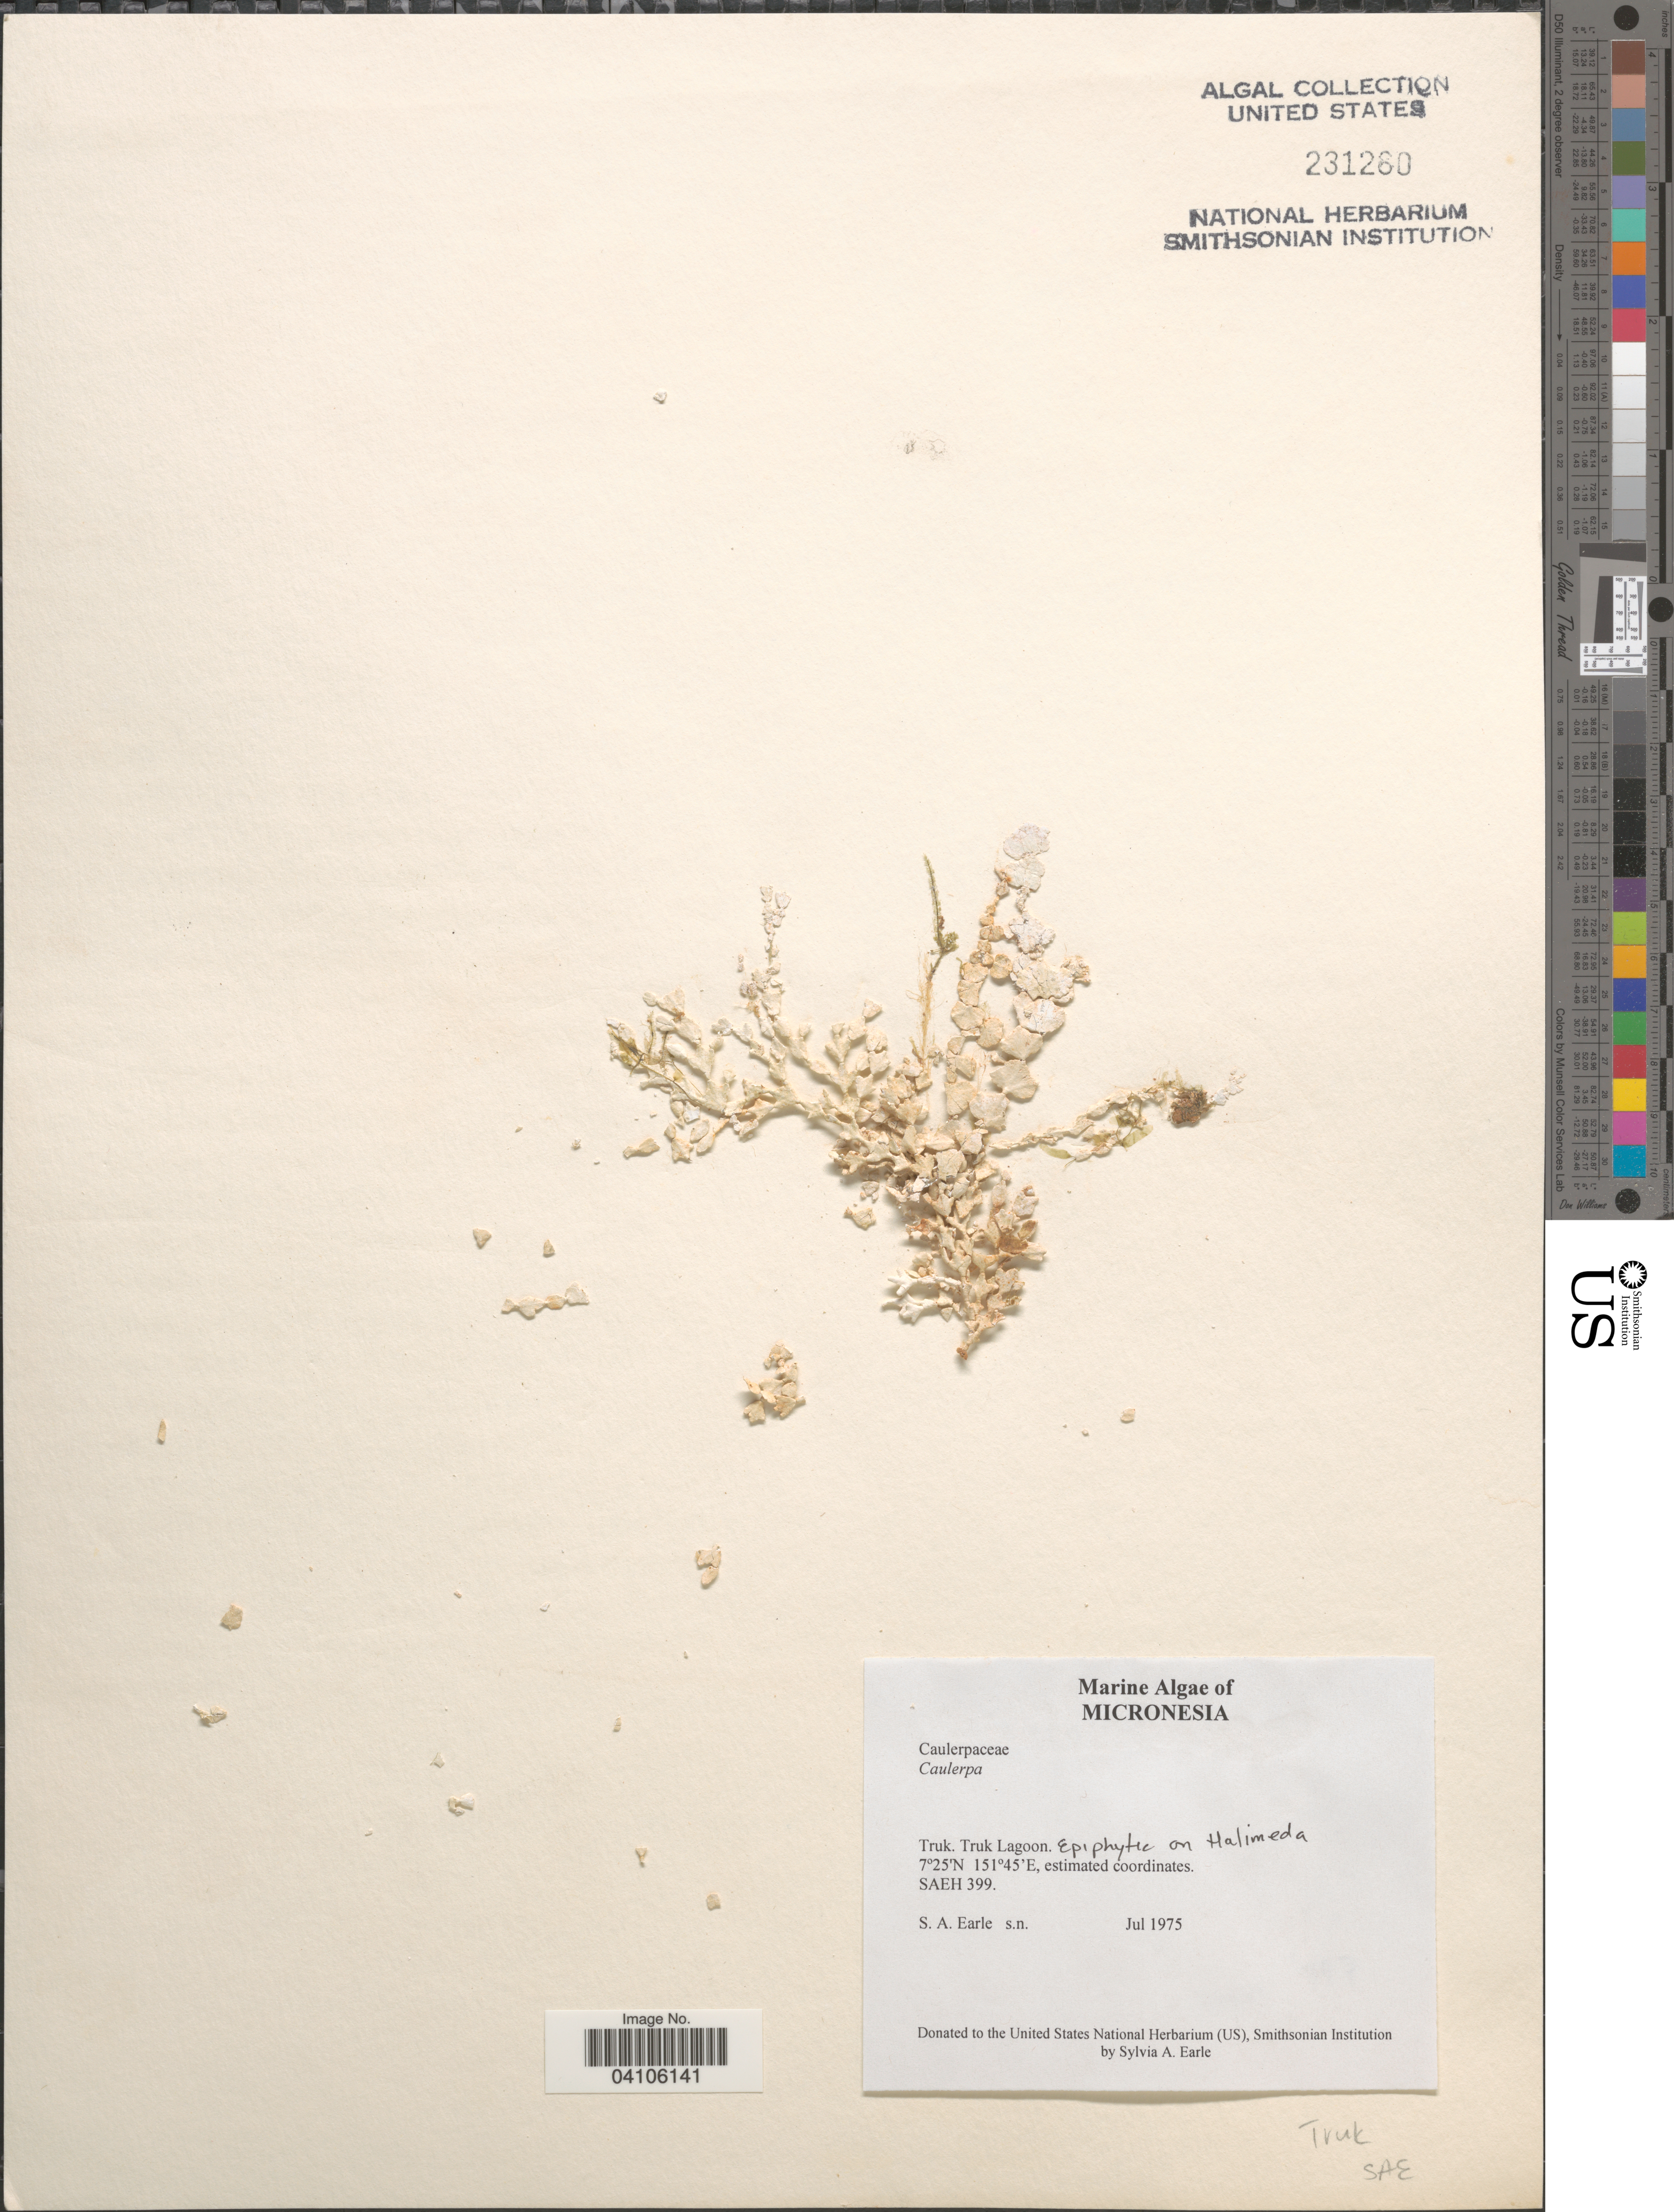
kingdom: Plantae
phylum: Chlorophyta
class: Ulvophyceae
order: Bryopsidales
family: Caulerpaceae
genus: Caulerpa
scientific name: Caulerpa sp.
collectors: S. A. Earle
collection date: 1975-07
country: Micronesia, Federated States of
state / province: Truk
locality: Truk Lagoon. SAEH 399.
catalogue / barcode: US 231260